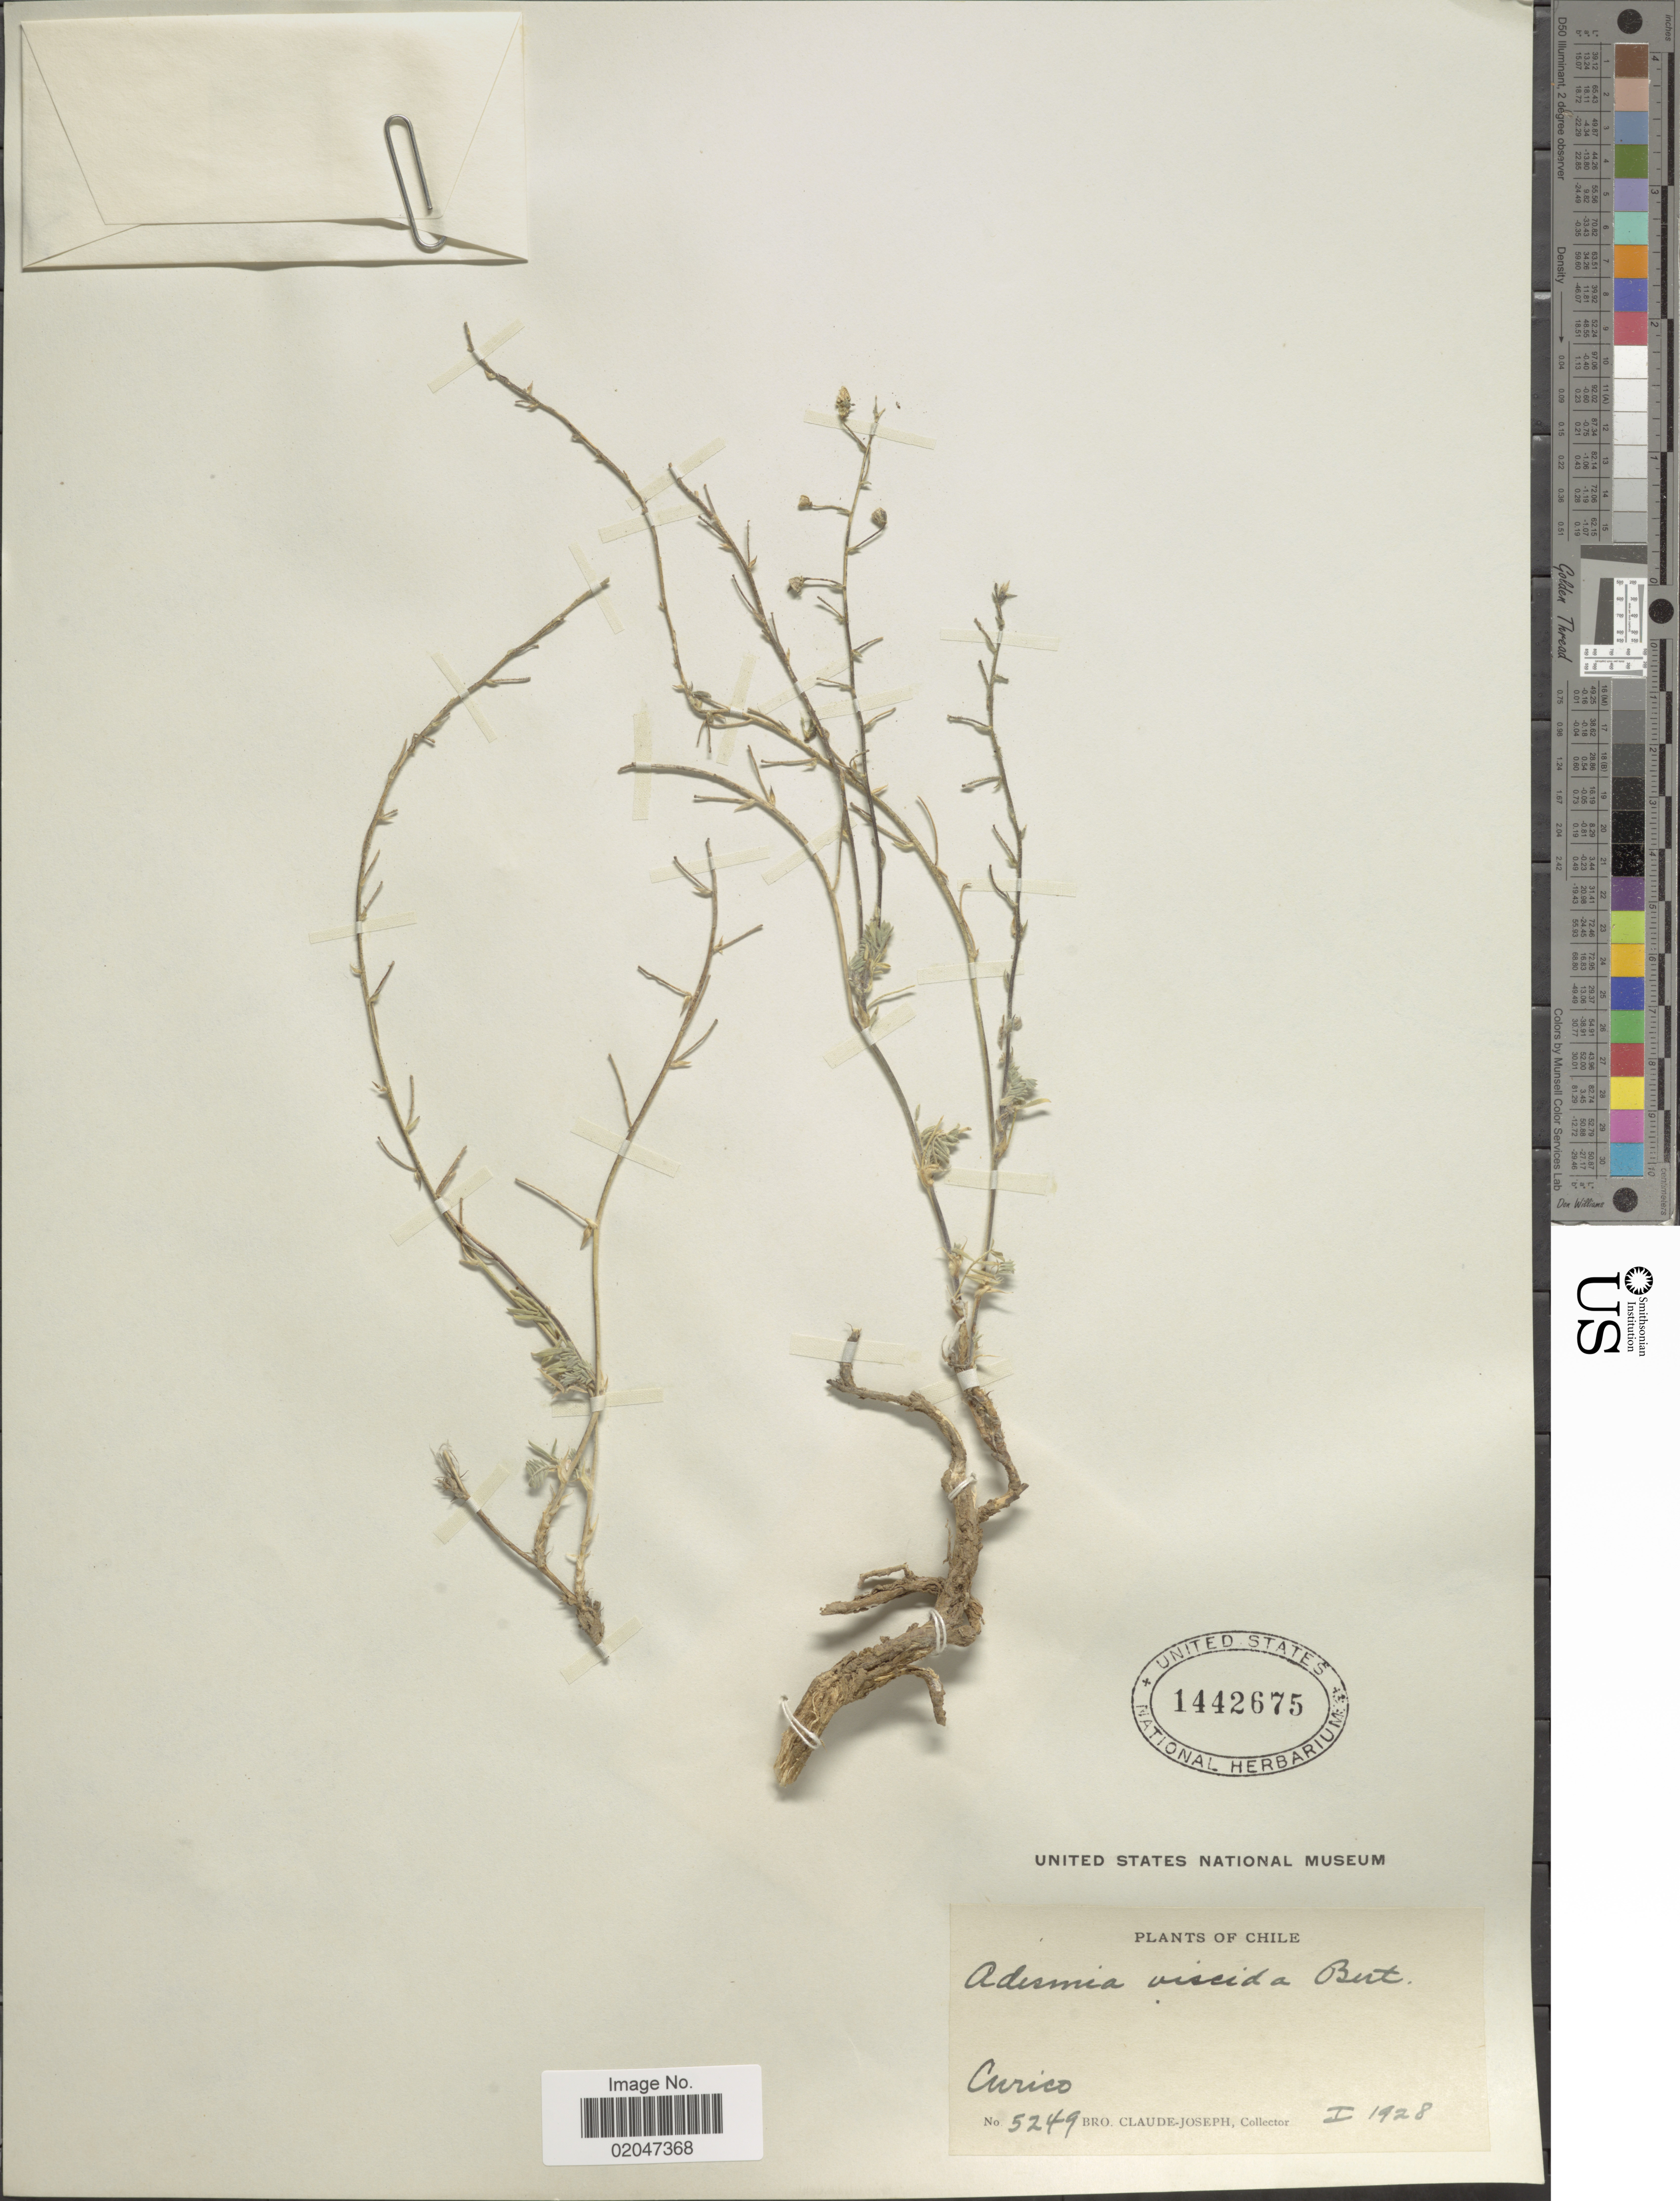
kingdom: Plantae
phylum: Tracheophyta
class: Magnoliopsida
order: Fabales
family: Fabaceae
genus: Adesmia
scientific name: Adesmia viscida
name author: Bertero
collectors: Bro. Claude-Joseph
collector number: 5249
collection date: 1928-01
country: Chile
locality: Curico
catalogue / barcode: US 1442675